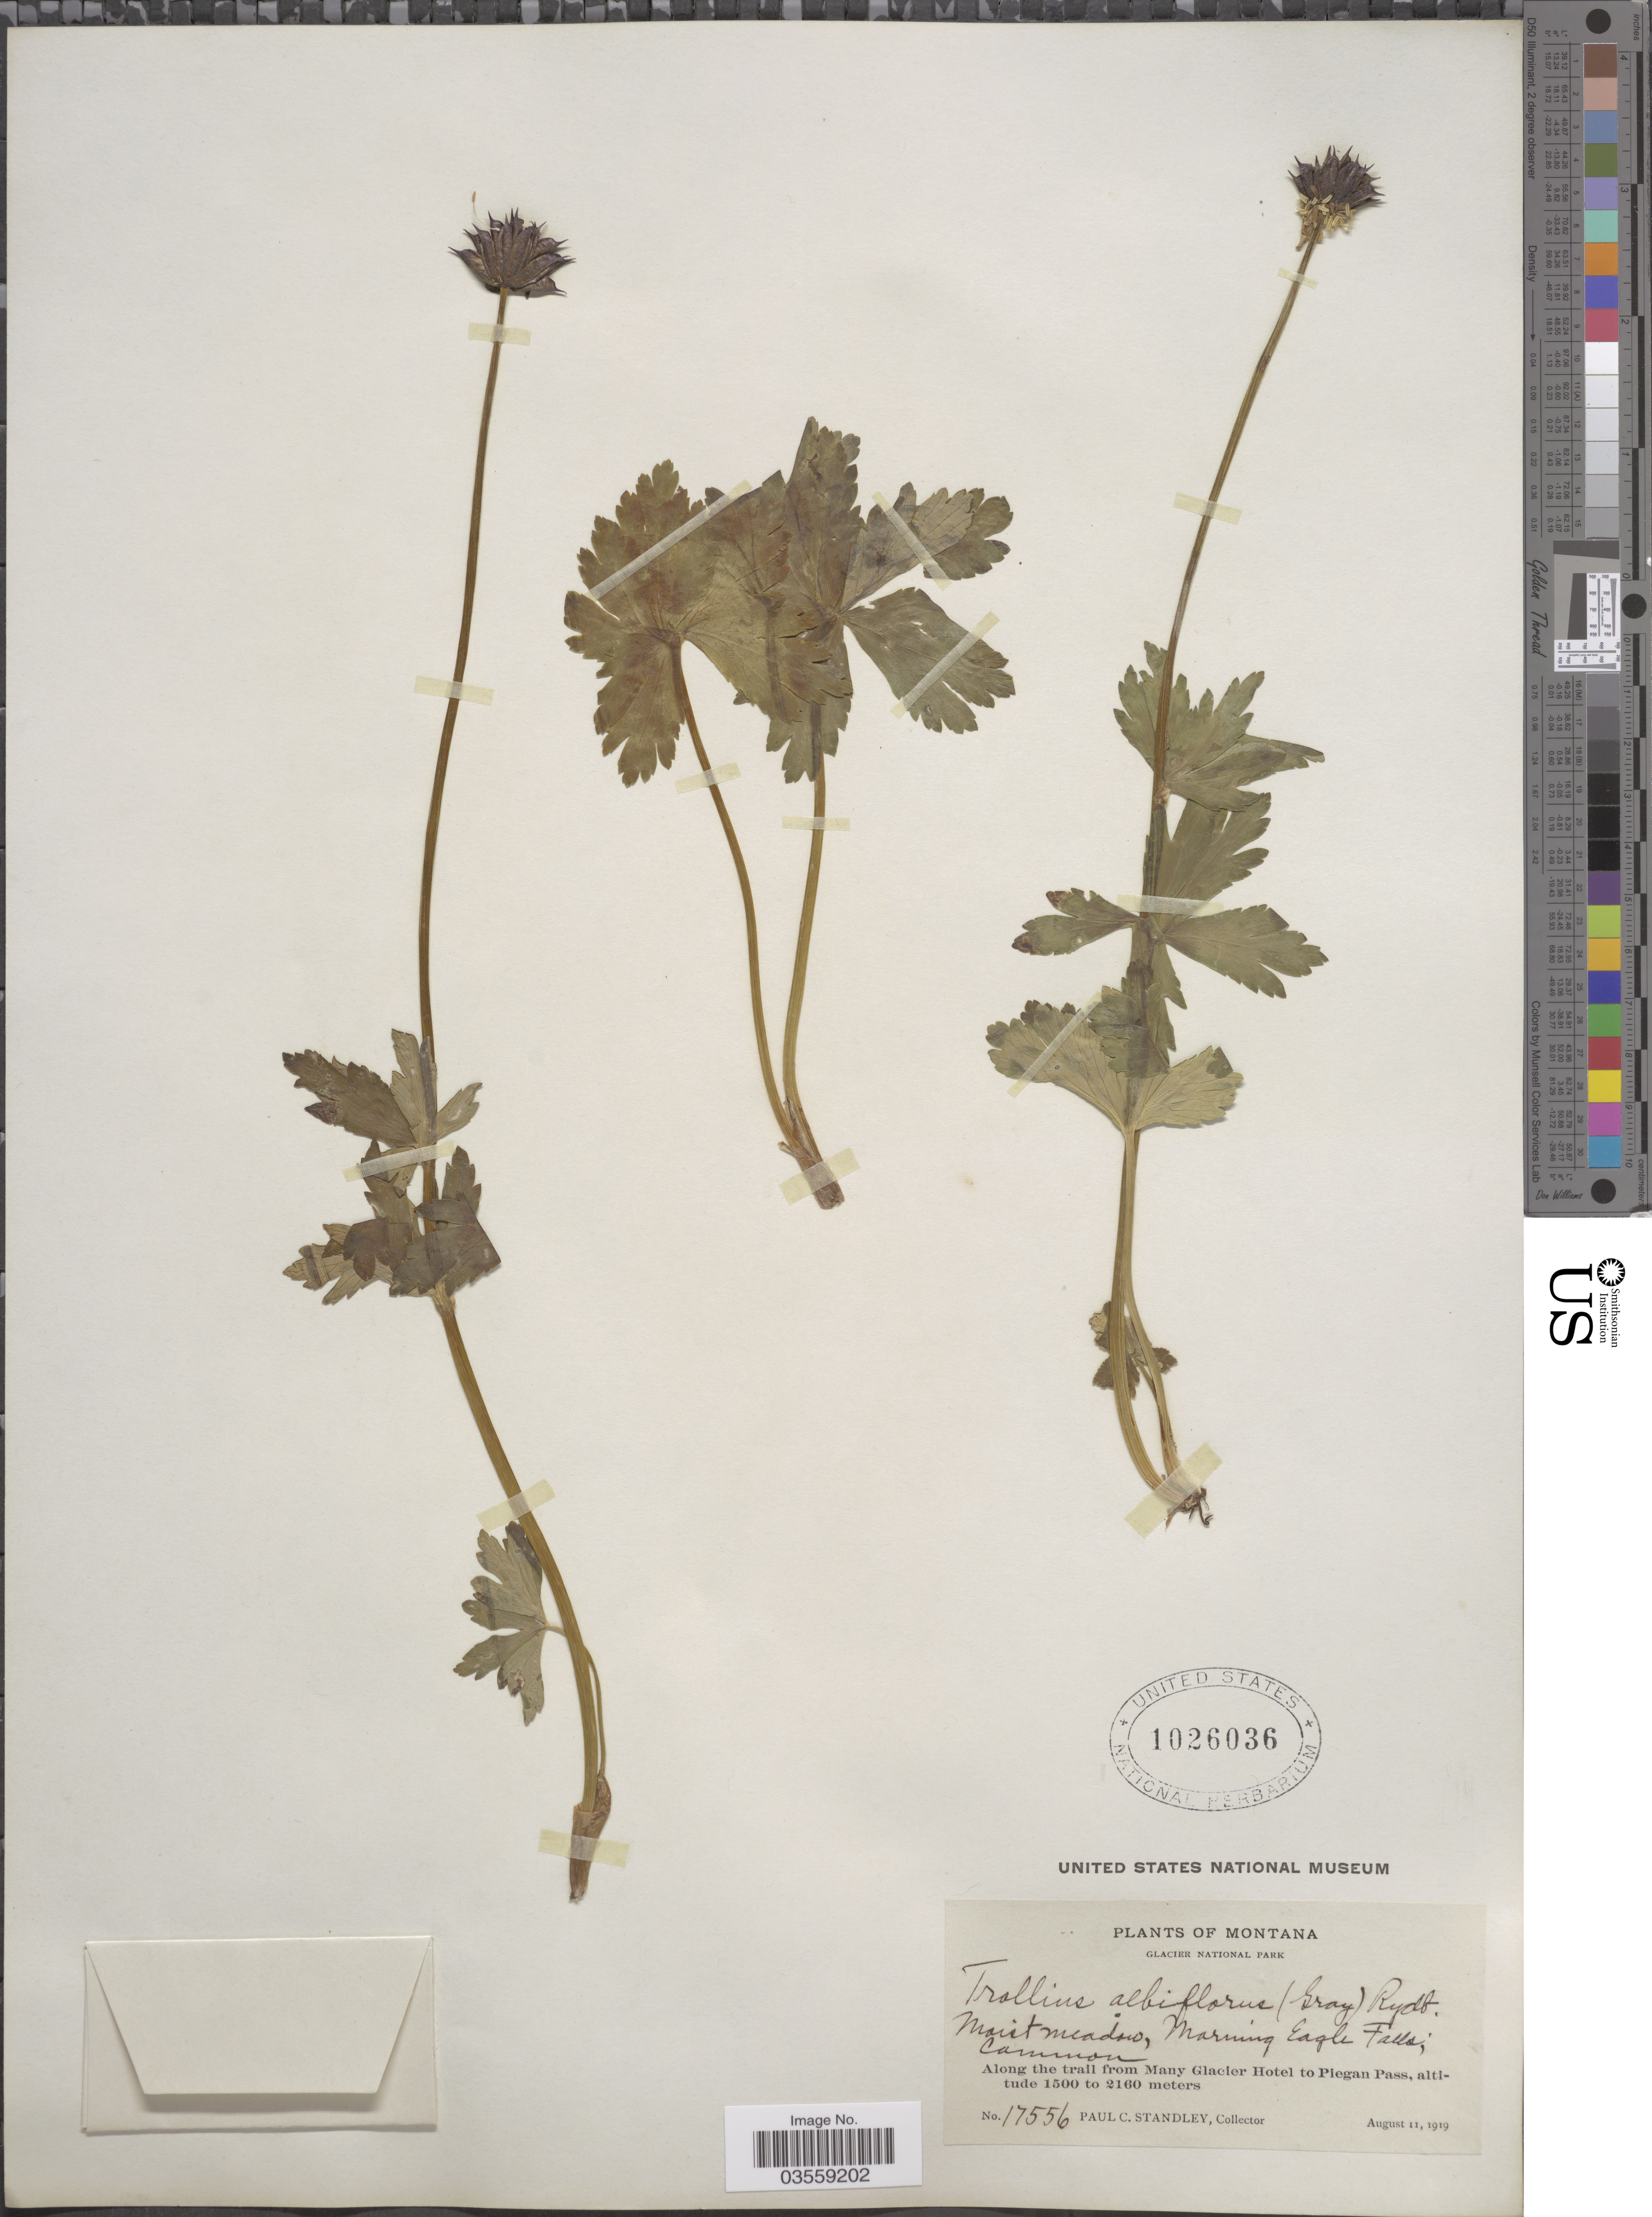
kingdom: Plantae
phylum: Tracheophyta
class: Magnoliopsida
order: Ranunculales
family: Ranunculaceae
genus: Trollius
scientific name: Trollius laxus var. albiflorus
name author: A. Gray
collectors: P. C. Standley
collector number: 17556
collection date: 1919-08-11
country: United States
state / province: Montana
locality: Glacier National Park. Morning Eagle Falls; Along the trail from Many Glacier Hotel to Piegan Pass.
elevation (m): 1500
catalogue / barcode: US 1026036